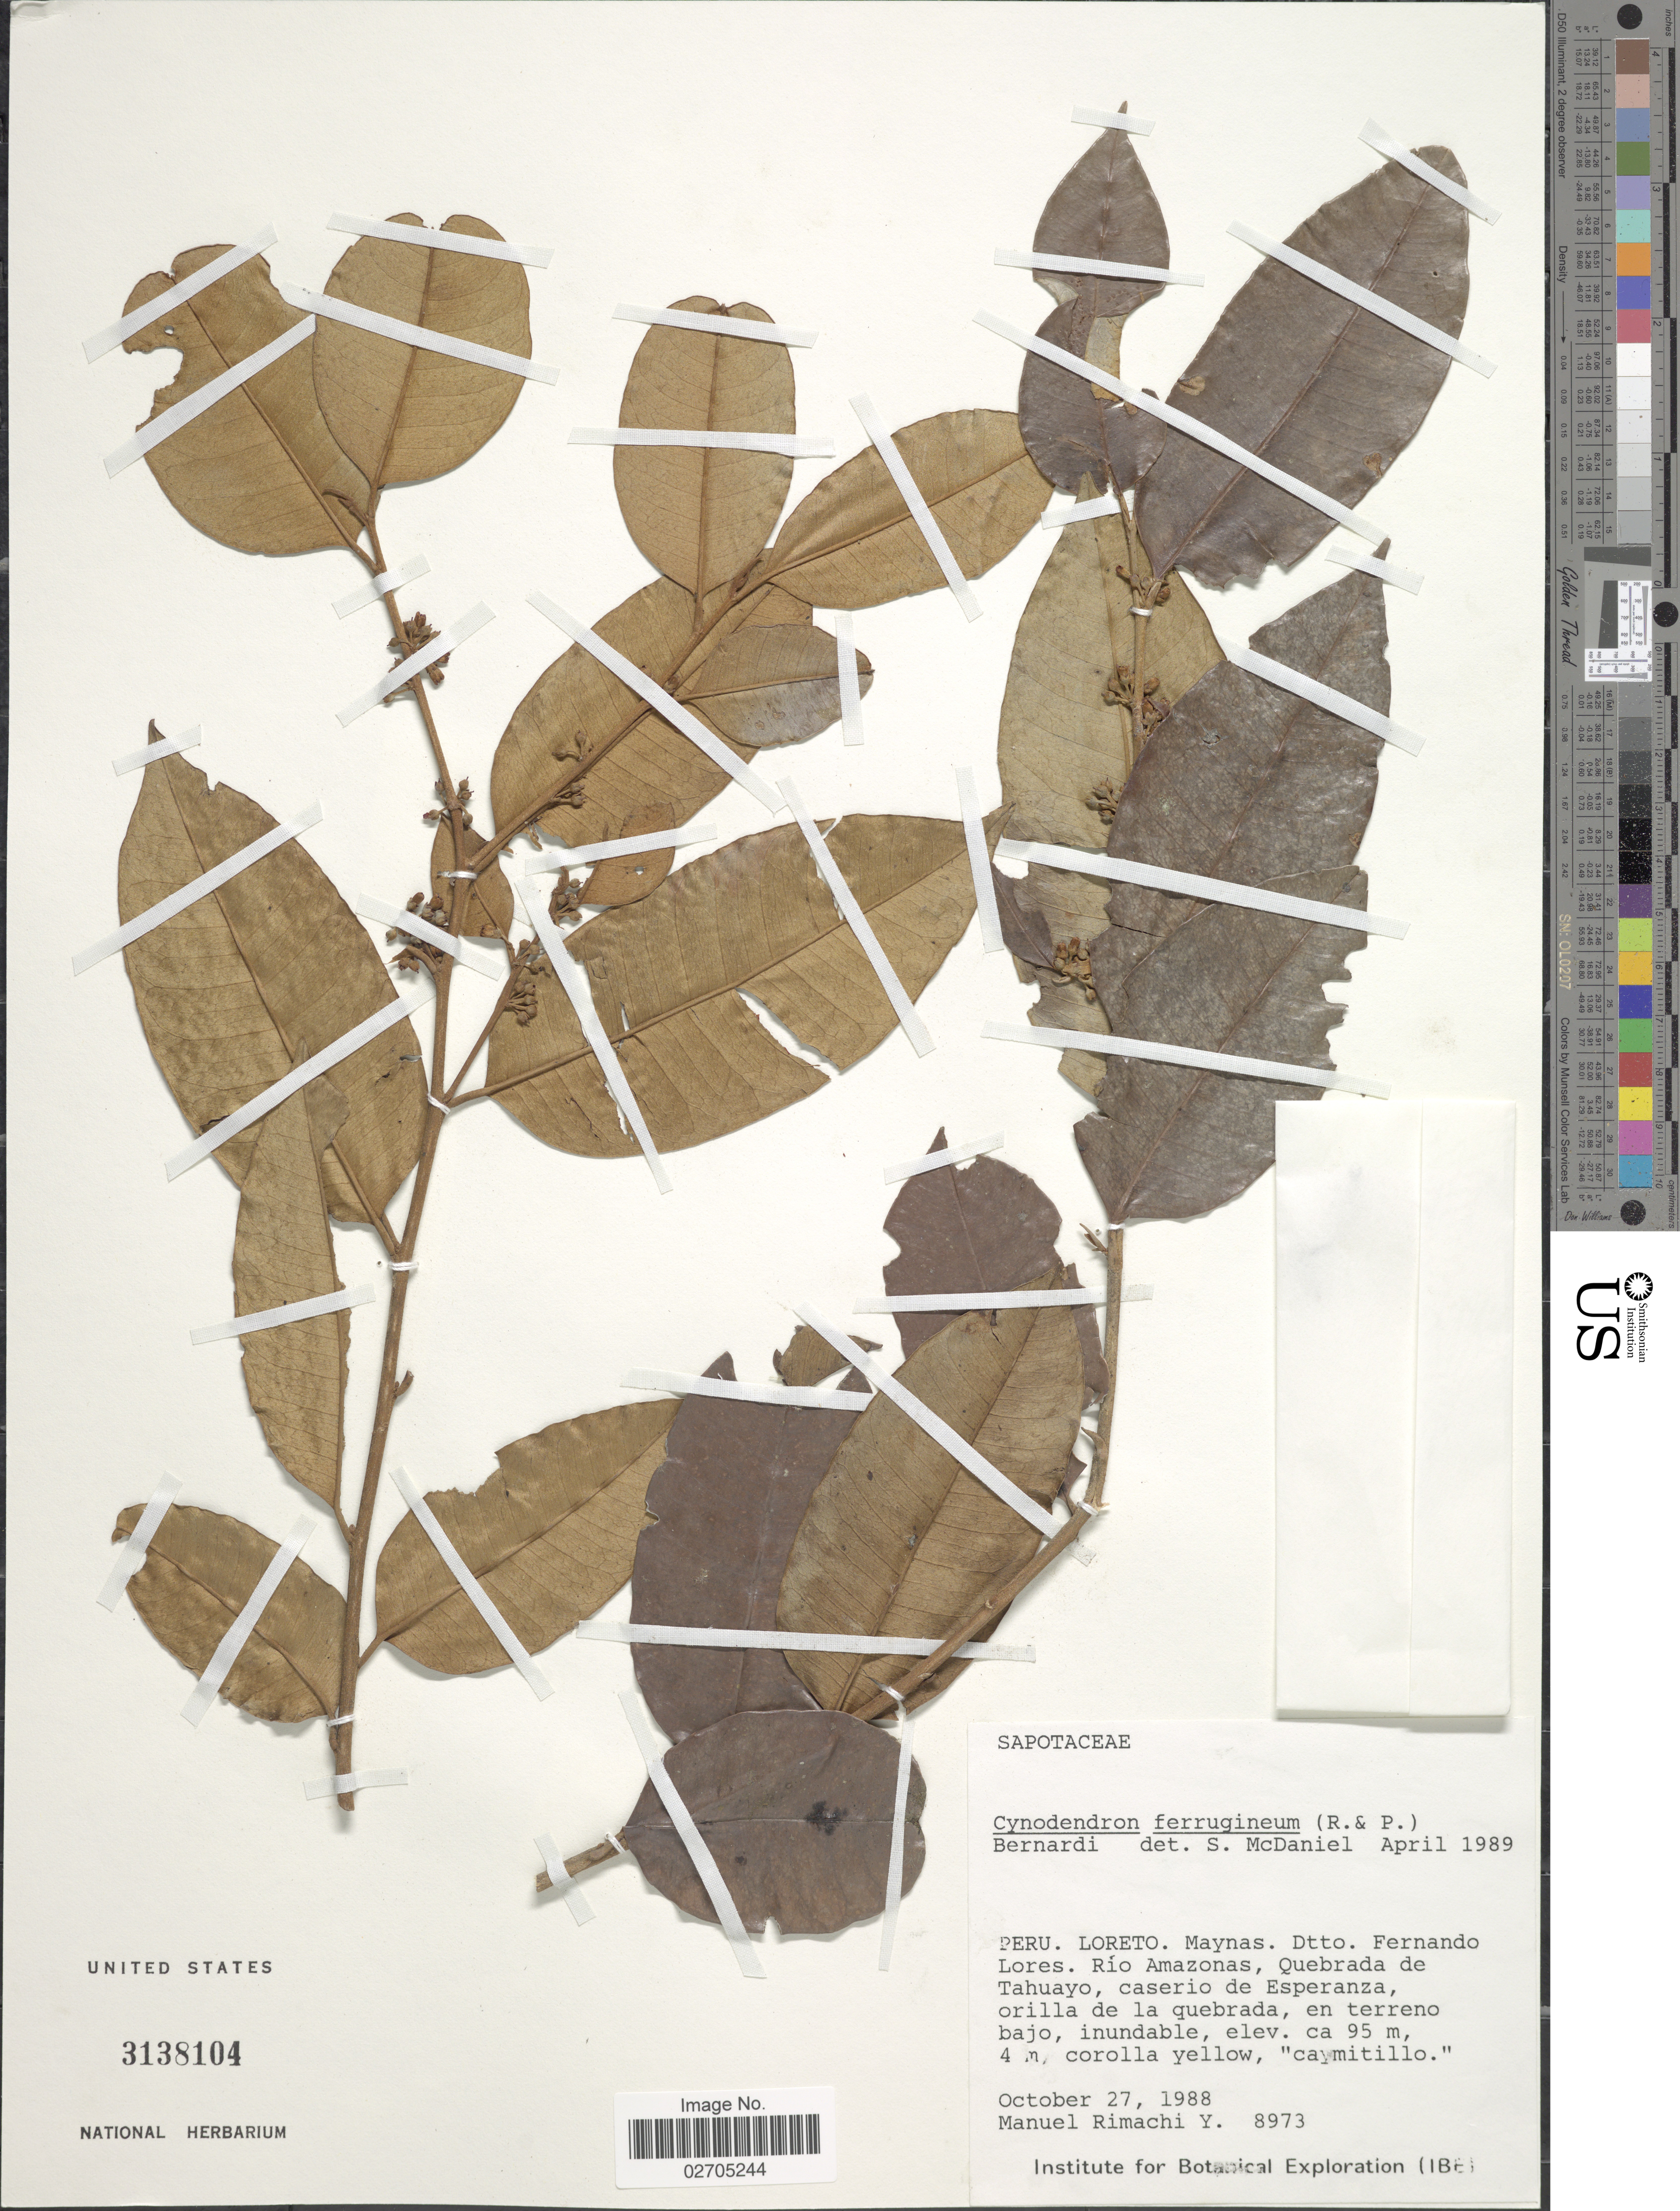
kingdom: Plantae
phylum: Tracheophyta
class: Magnoliopsida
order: Ericales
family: Sapotaceae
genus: Chrysophyllum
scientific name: Chrysophyllum argenteum subsp. ferrugineum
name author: (Ruiz & Pav.) T.D. Penn.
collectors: M. Rimachi Y.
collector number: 8973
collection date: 1988-10-27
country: Peru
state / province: Loreto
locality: Maynas, Dtto. Fernando Lores, Rio Amazonas, Quebrada de Tahuayo, caseri de Esperanza, orilla de la quebrada, en terreno bajo, inundable.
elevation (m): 95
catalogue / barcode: US 3138104